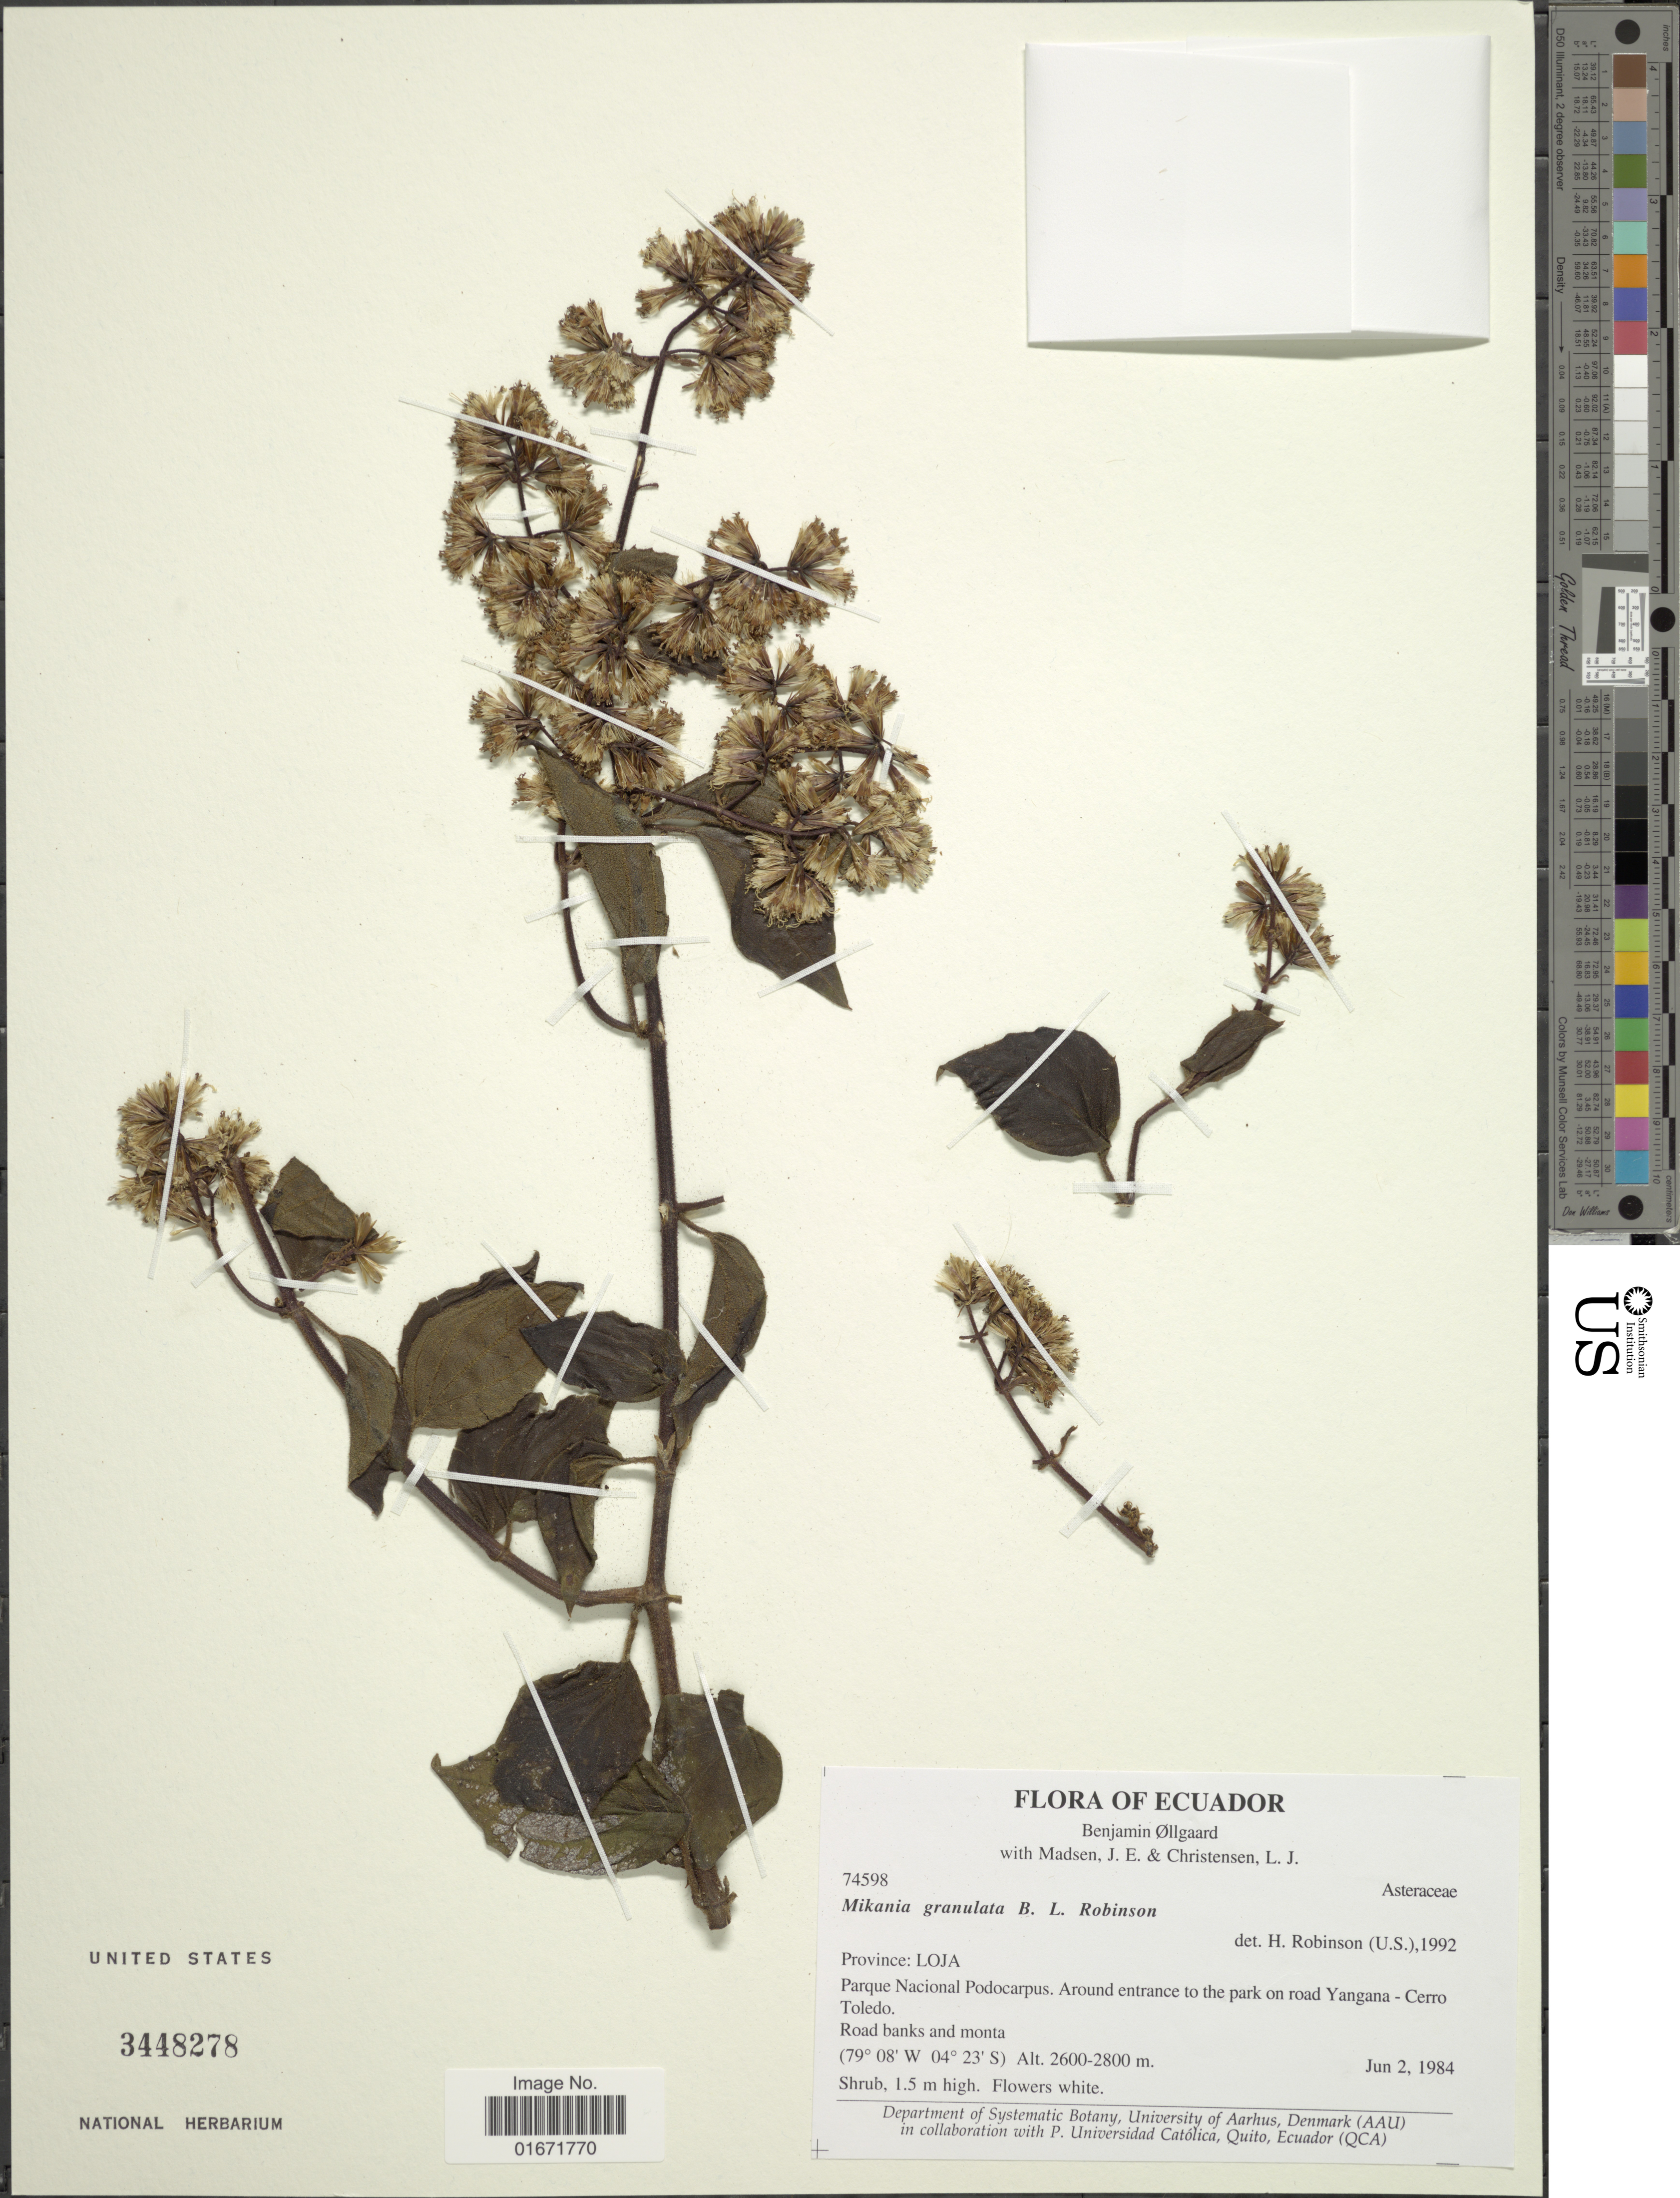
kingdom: Plantae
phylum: Tracheophyta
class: Magnoliopsida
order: Asterales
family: Asteraceae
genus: Mikania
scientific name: Mikania jamesonii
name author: B.L. Rob.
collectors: B. Øllgaard, J. E. Madsen & L. Christensen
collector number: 74598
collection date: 1984-06-02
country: Ecuador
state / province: Loja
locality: Province: Loja. Parque Nacional Podocarpus. Around entrance to the park on road Yangana - Cerro Toledo. Road bans and monta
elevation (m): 2600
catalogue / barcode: US 3448278